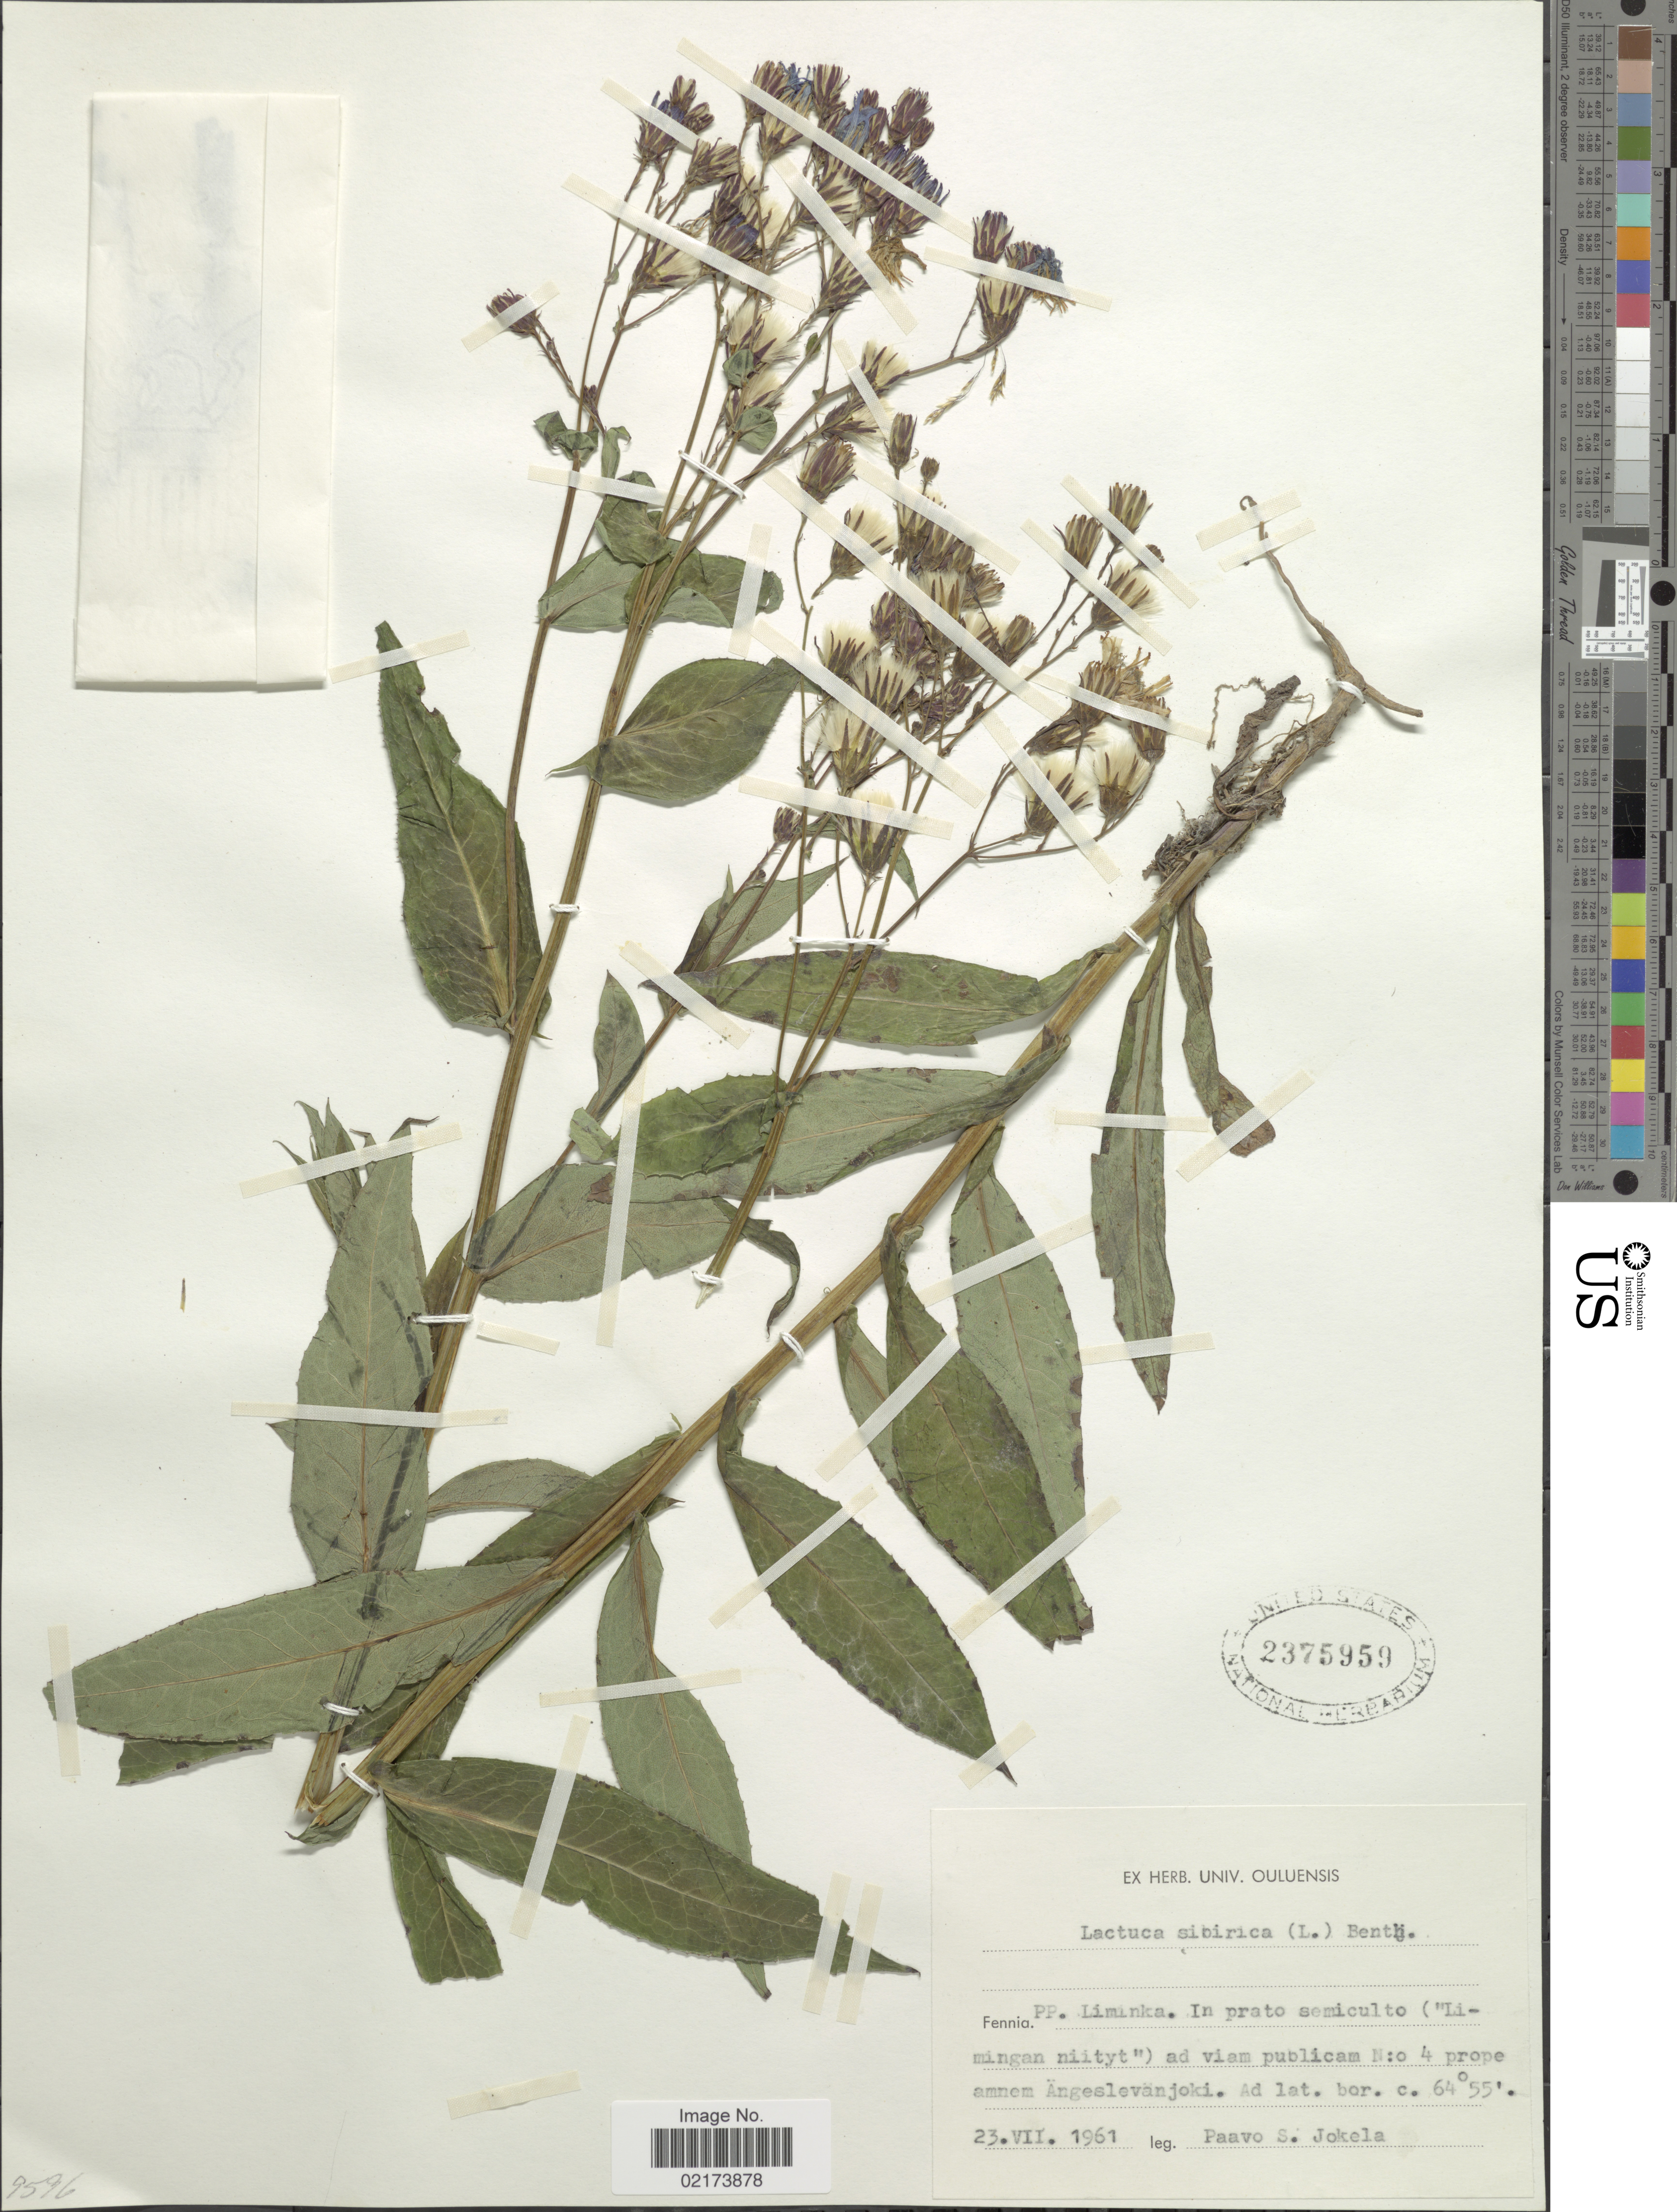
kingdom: Plantae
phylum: Tracheophyta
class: Magnoliopsida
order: Asterales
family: Asteraceae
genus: Lactuca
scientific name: Lactuca sibirica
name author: (L.) Maxim.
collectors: P. Jokela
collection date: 1961-07-23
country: Finland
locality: Fennia, PP, Liminka (Limingan niityt), prope amnem Angeslevanjoki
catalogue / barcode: US 2375959